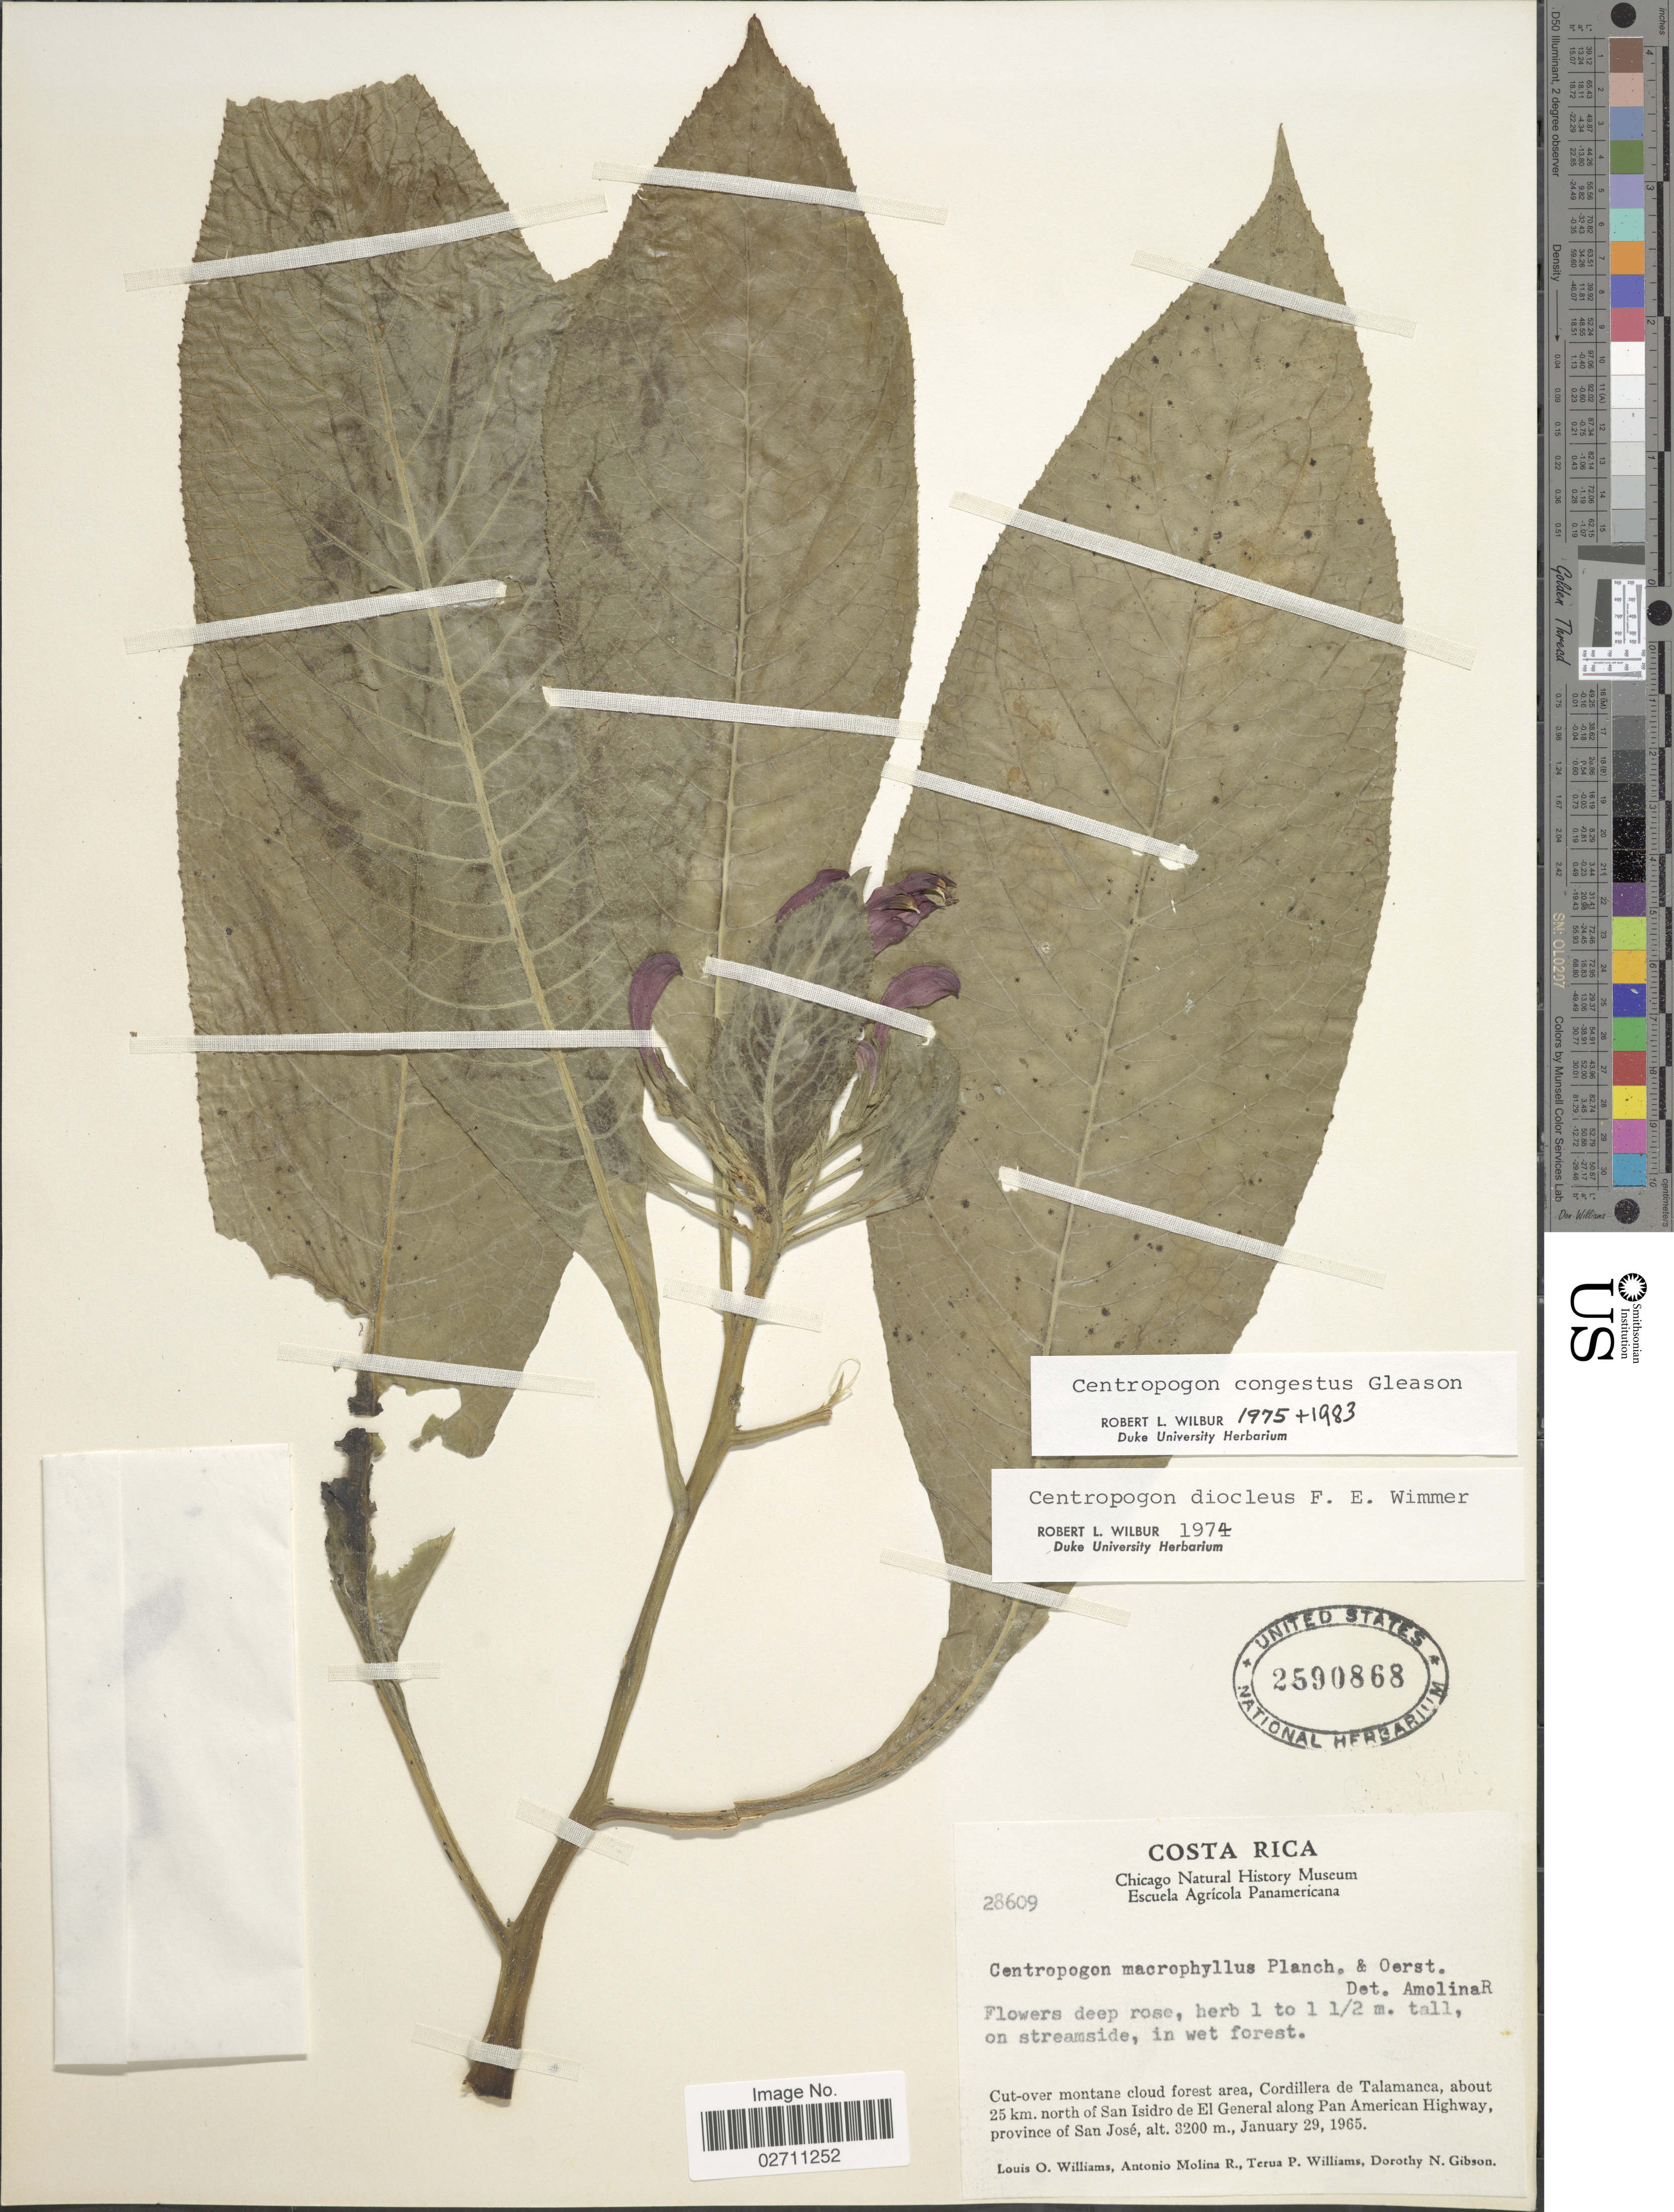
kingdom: Plantae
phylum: Tracheophyta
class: Magnoliopsida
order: Asterales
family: Campanulaceae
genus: Centropogon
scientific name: Centropogon congestus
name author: Gleason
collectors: L. O. Williams, A. Molina R., T. P. Williams & D. N. Gibson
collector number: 28609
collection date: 1965-01-29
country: Costa Rica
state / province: San José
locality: On streamside, Cordillera de Talamanca, about 25 km. north of San Isidro de El General along Pan American Highway.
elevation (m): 3200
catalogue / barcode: US 2590868